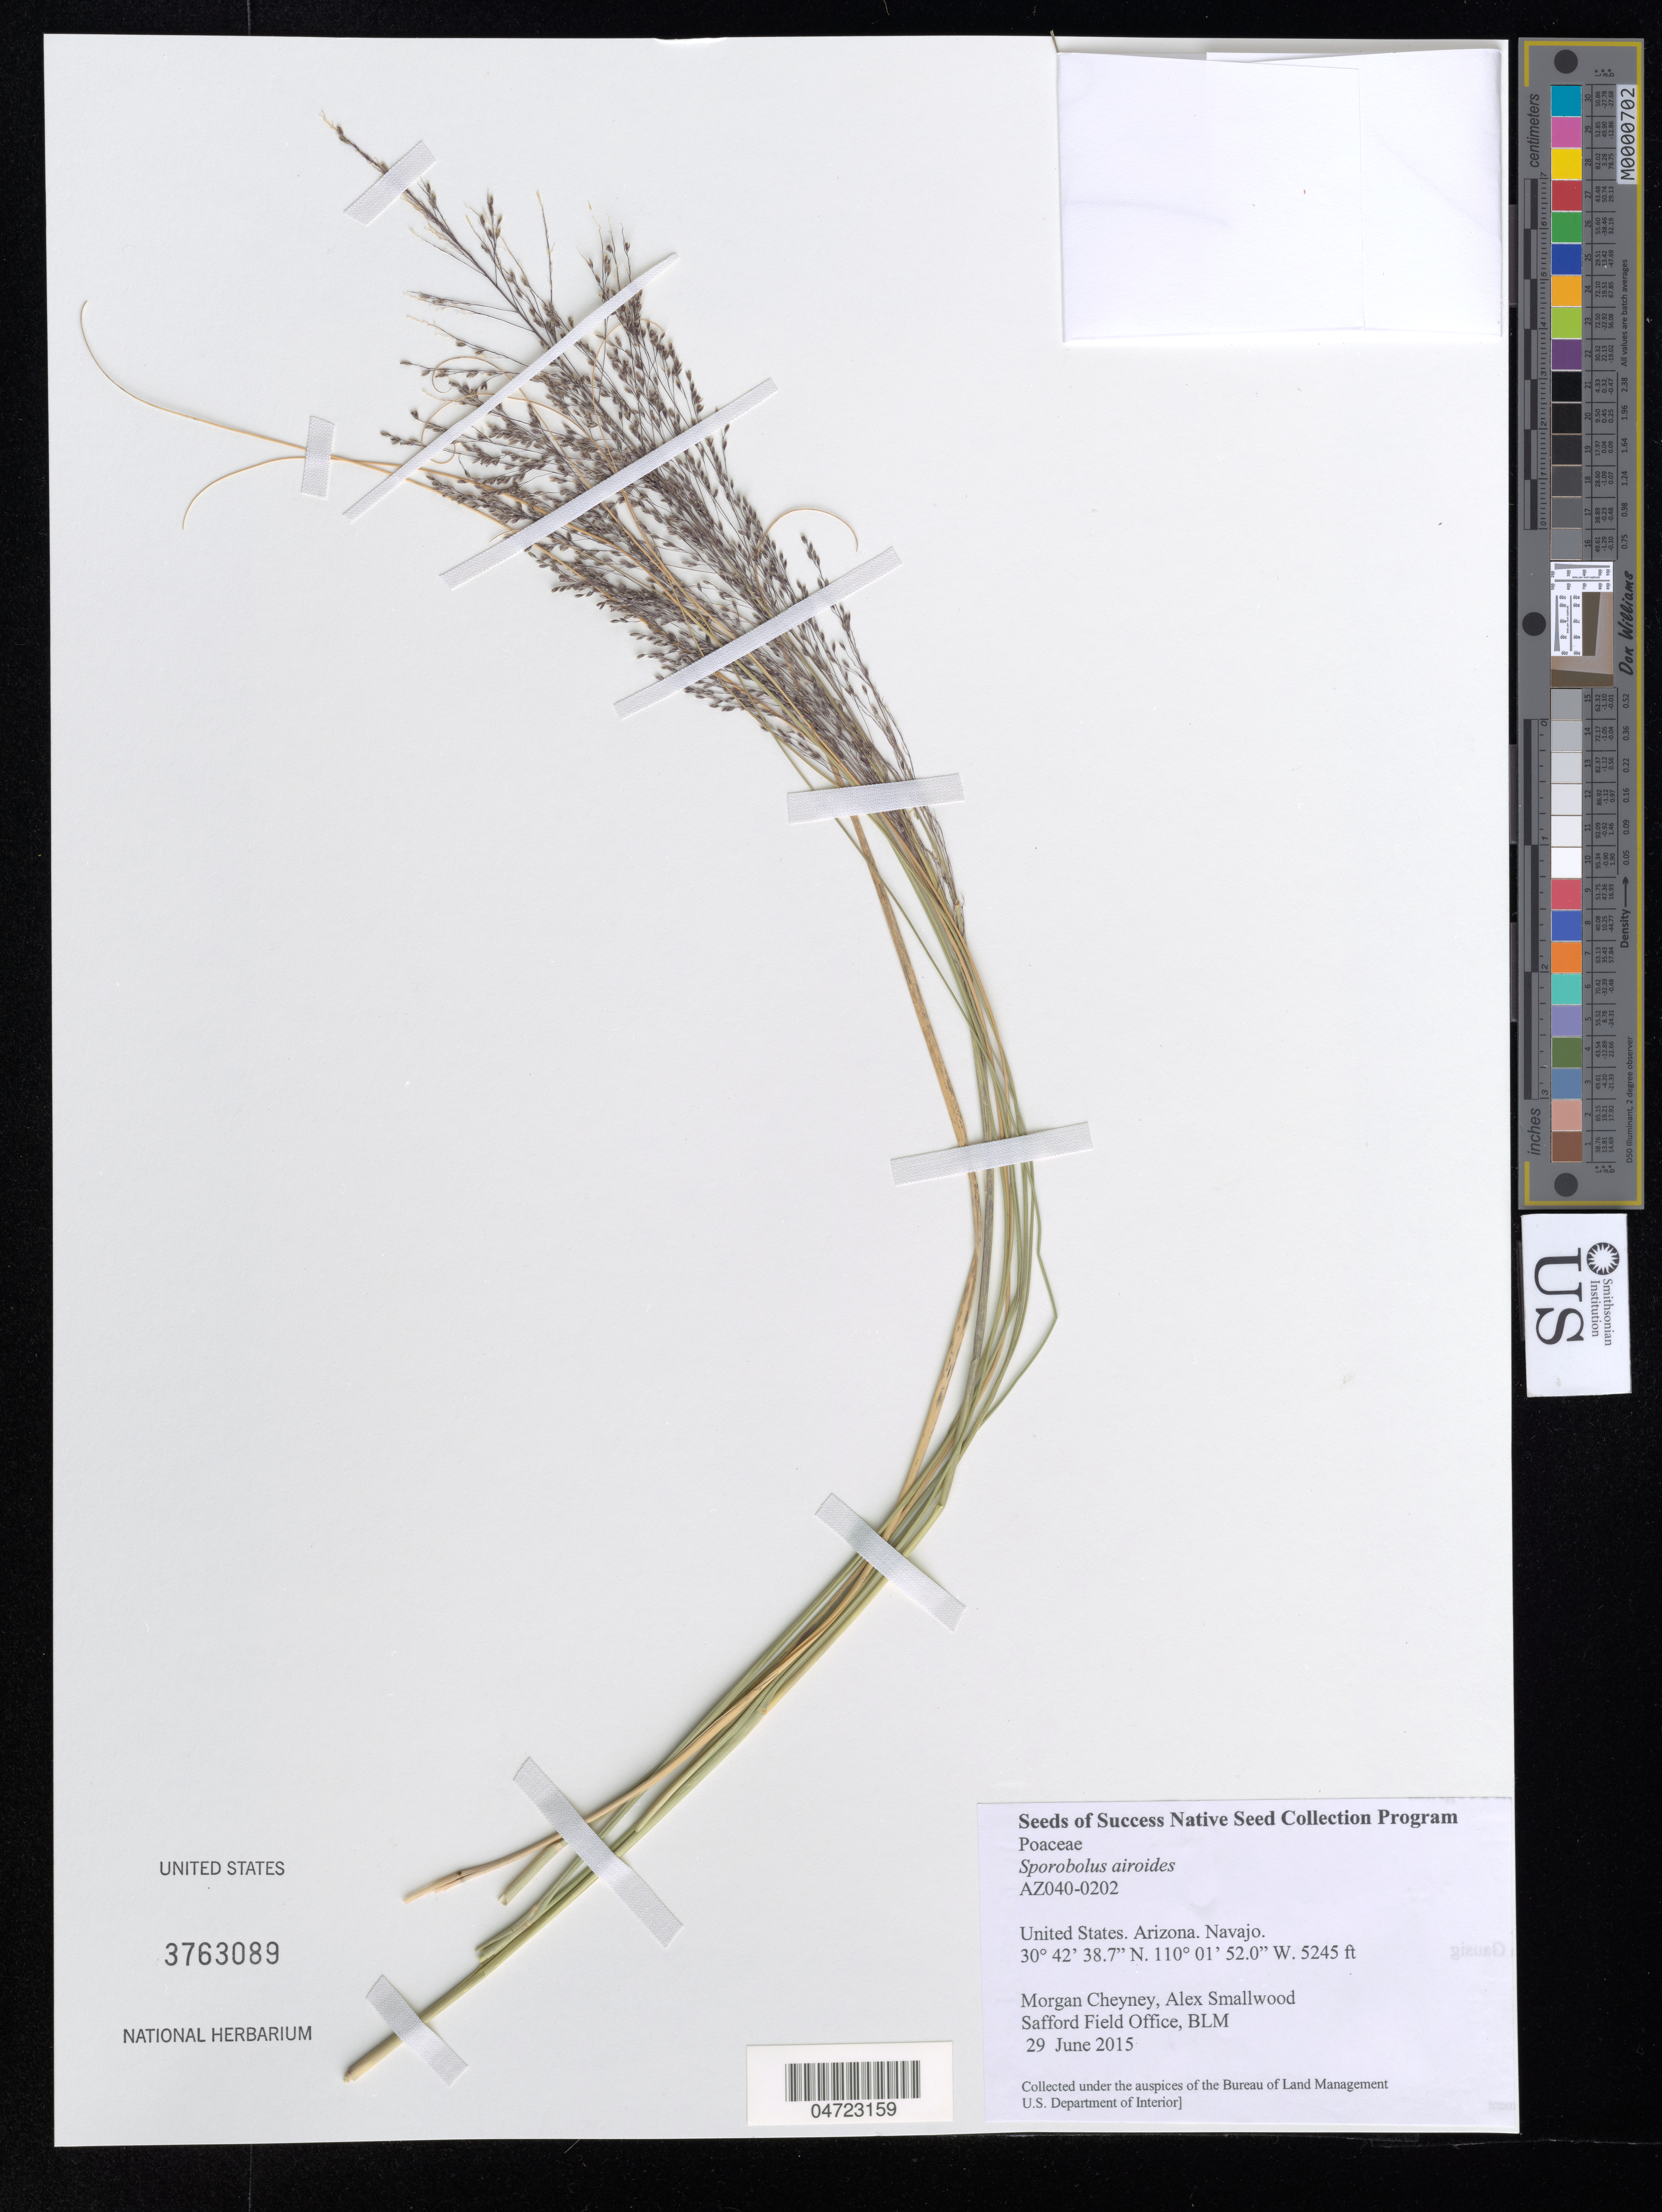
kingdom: Plantae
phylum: Tracheophyta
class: Liliopsida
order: Poales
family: Poaceae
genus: Sporobolus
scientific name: Sporobolus airoides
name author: (Torr.) Torr.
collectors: M. Cheyney & A. Smallwood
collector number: AZ040-0202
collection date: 2015-06-29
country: United States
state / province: Arizona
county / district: Navajo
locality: Navajo.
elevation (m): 1599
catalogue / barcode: US 3763089